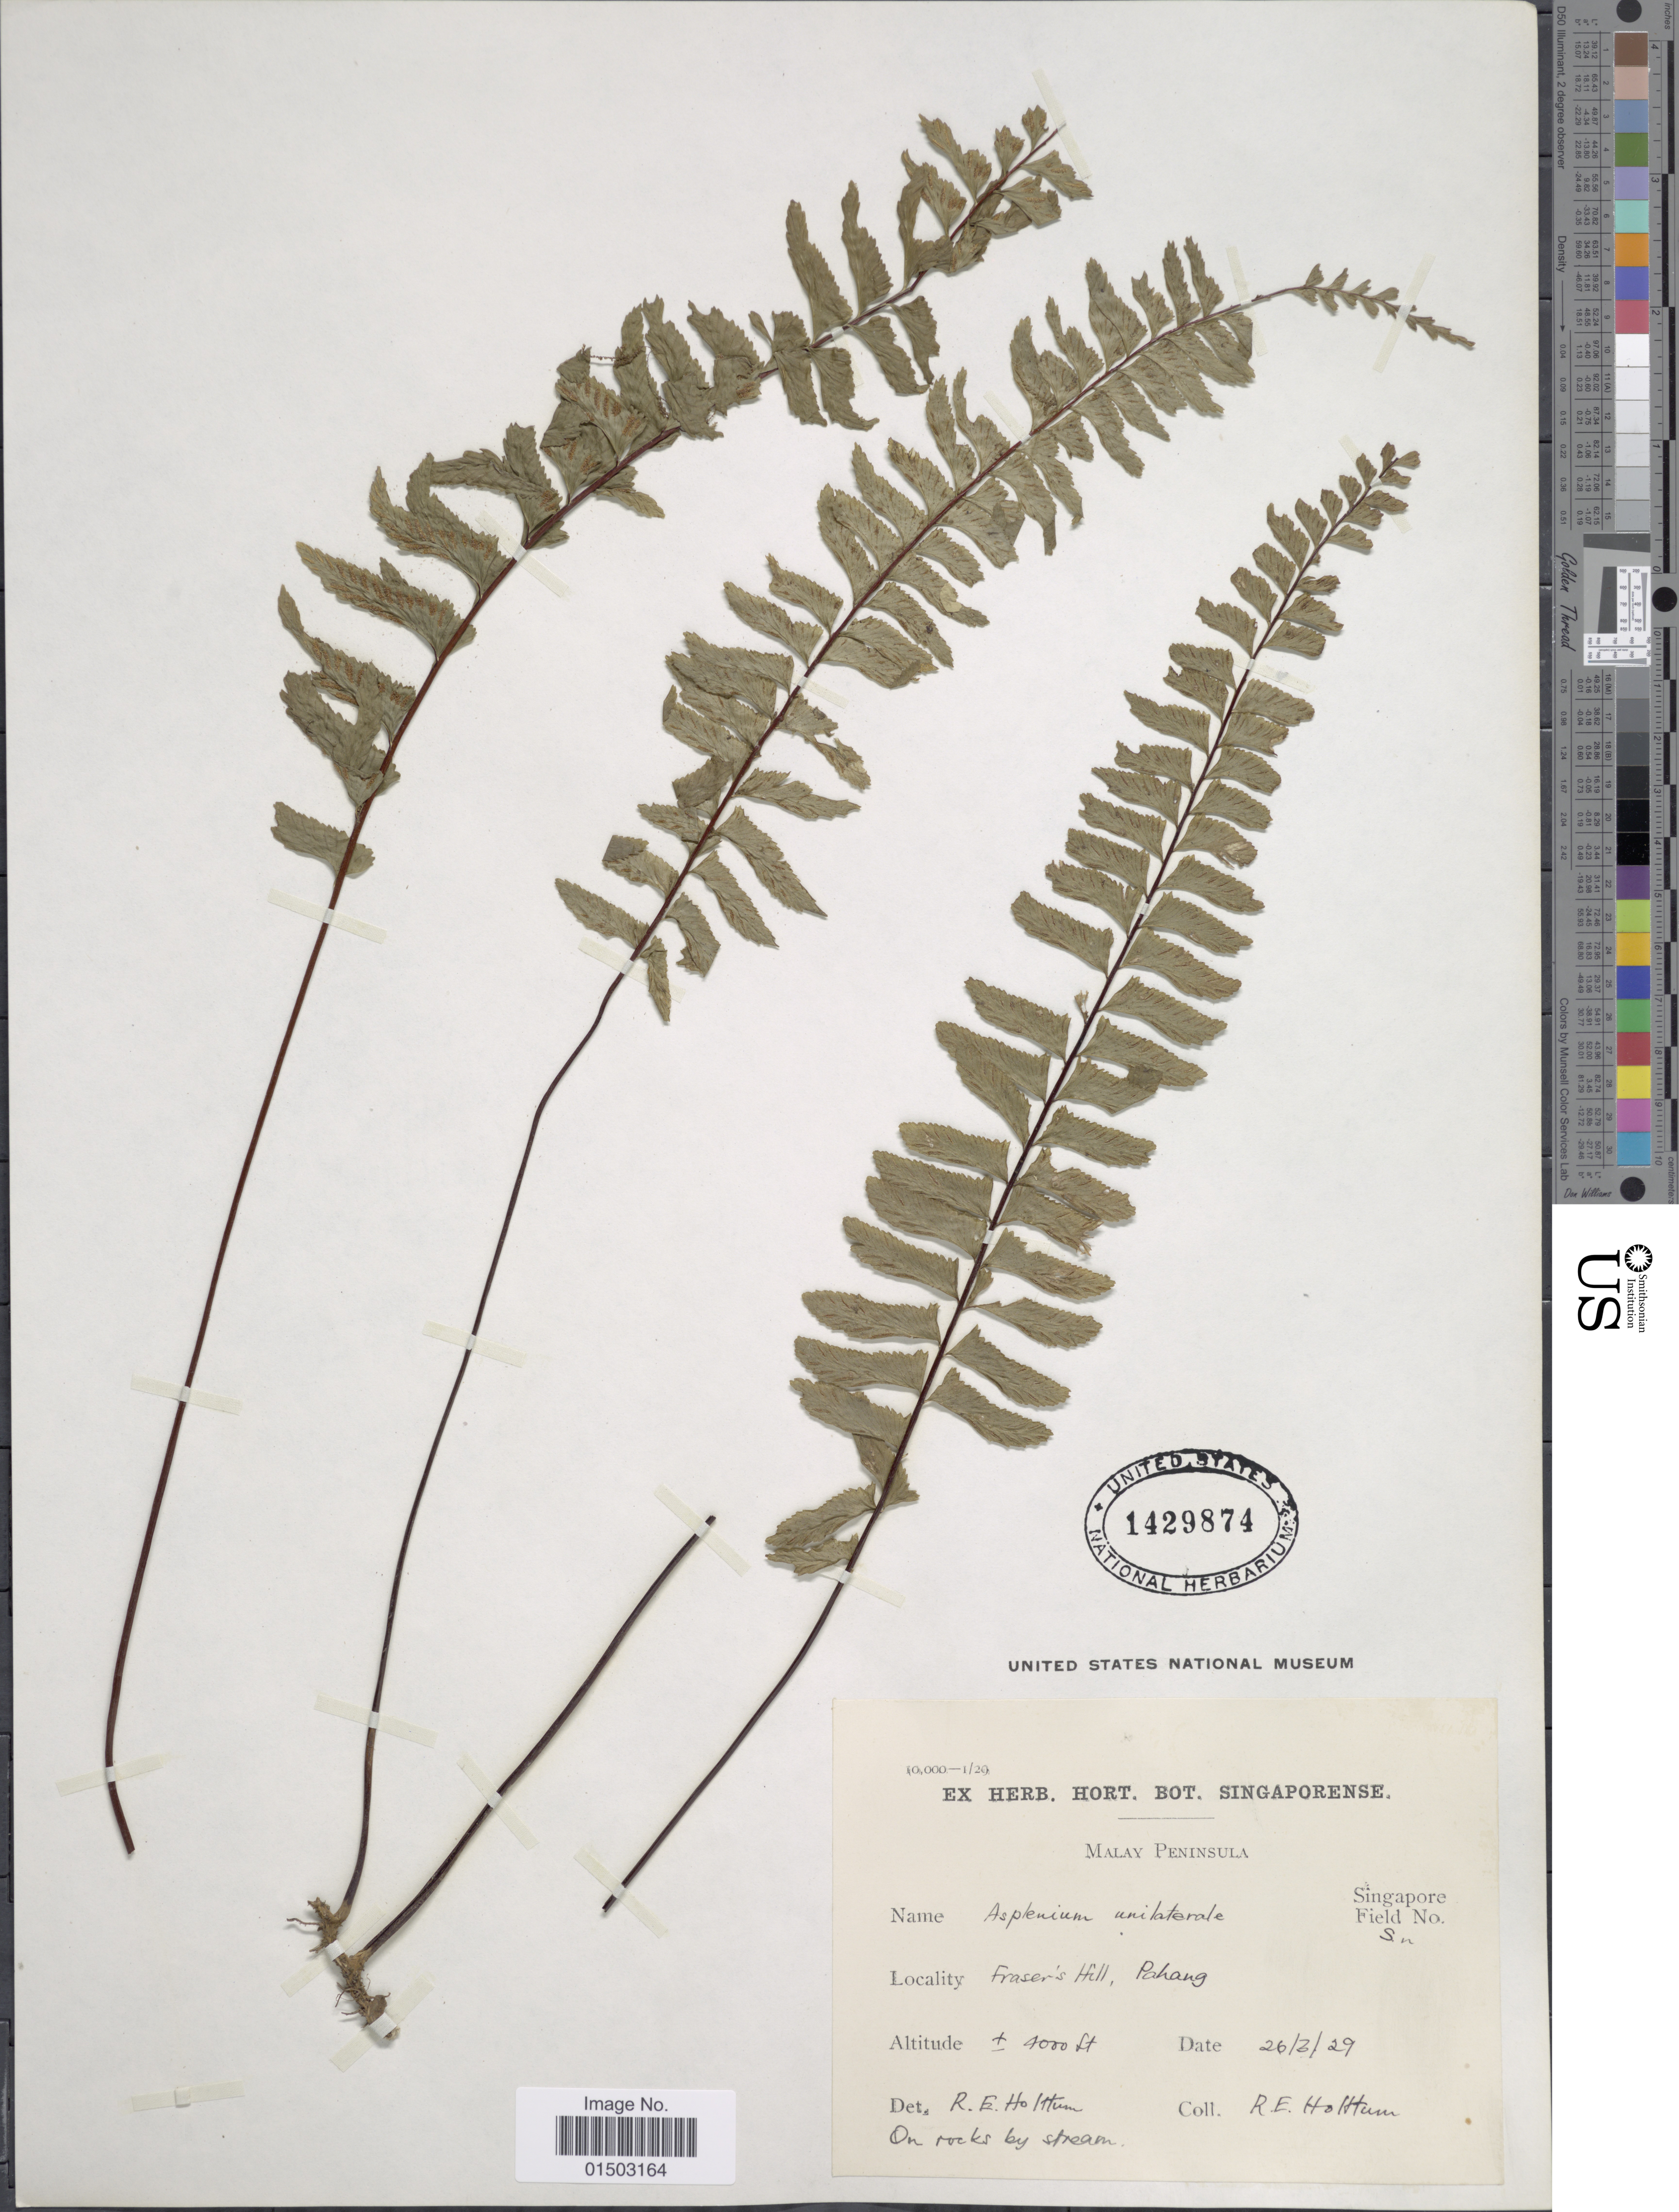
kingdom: Plantae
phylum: Tracheophyta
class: Polypodiopsida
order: Polypodiales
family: Aspleniaceae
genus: Hymenasplenium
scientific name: Hymenasplenium unilaterale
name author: (Lam.) Hayata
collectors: R. Hottum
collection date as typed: Transcribed d/m/y: 26/3/29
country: Malaysia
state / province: Pahang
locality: Malay Peninsula, Fraser's Hill, Pahang.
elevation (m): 1219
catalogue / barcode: US 1429874